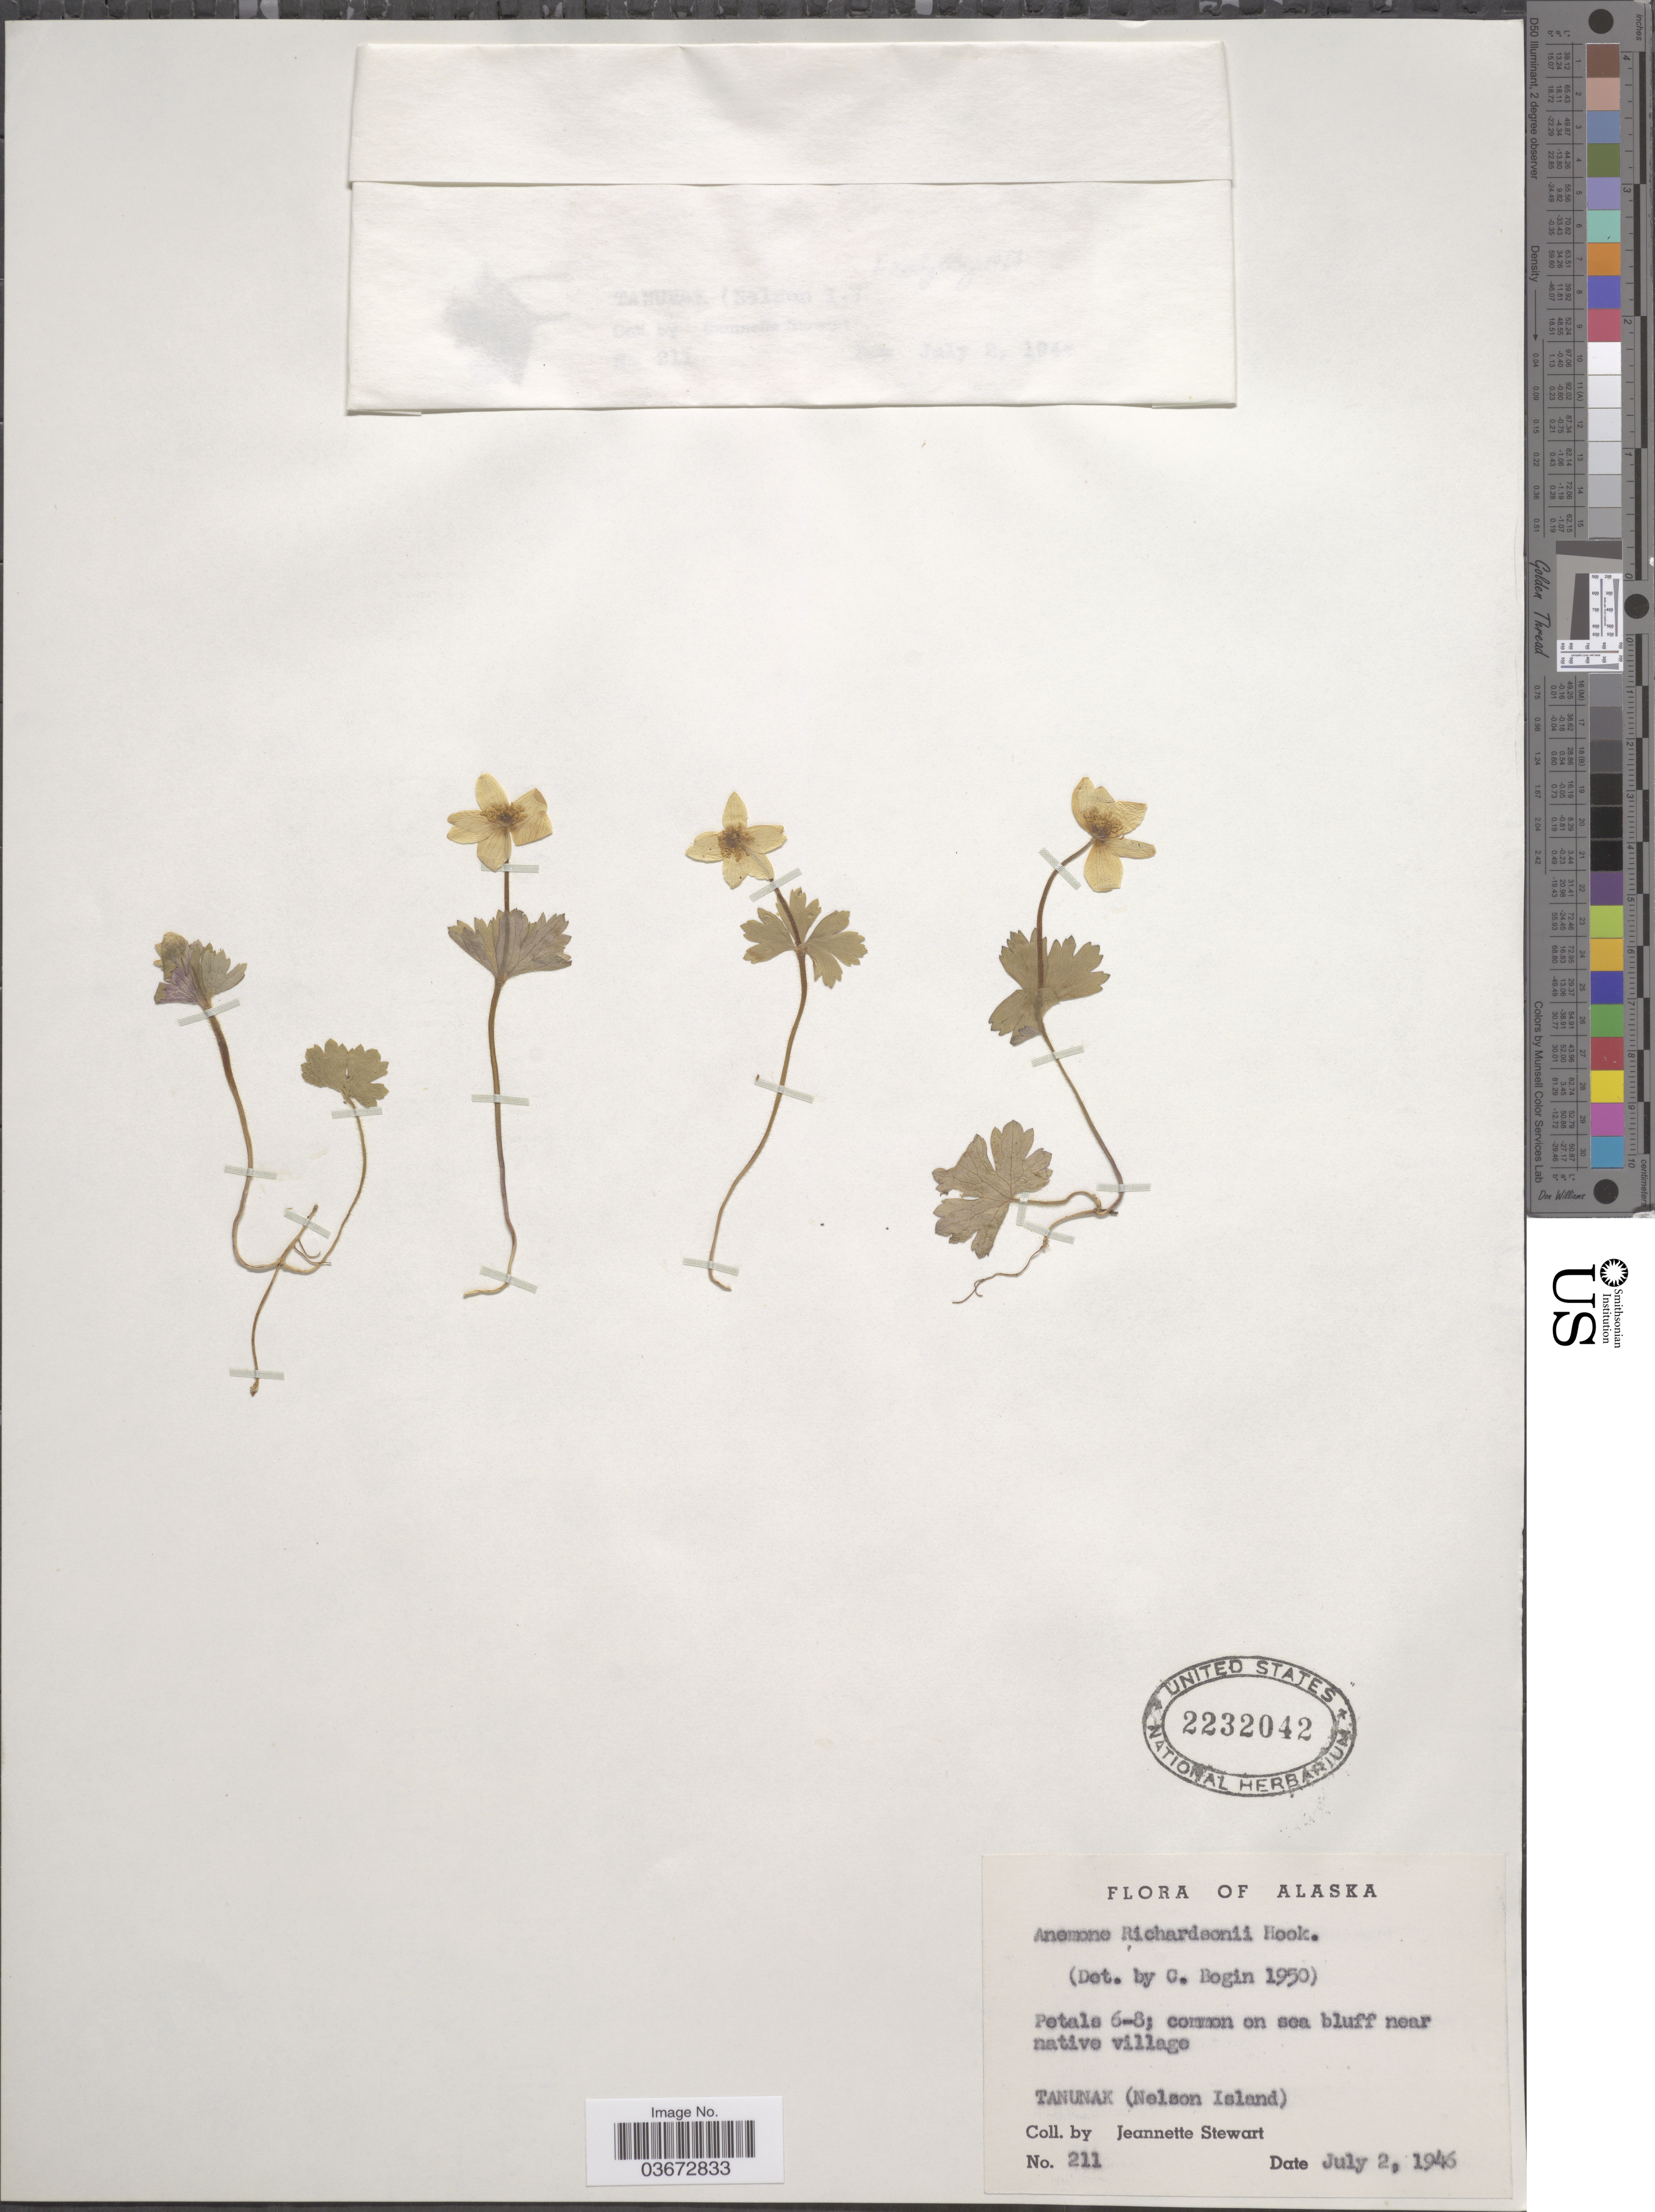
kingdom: Plantae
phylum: Tracheophyta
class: Magnoliopsida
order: Ranunculales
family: Ranunculaceae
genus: Anemone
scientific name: Anemone richardsonii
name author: Hook.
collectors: J. Stewart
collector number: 211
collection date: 1946-07-02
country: United States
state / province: Alaska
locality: On sea bluff near native village. Tanunak (Nelson Island).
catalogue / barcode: US 2232042